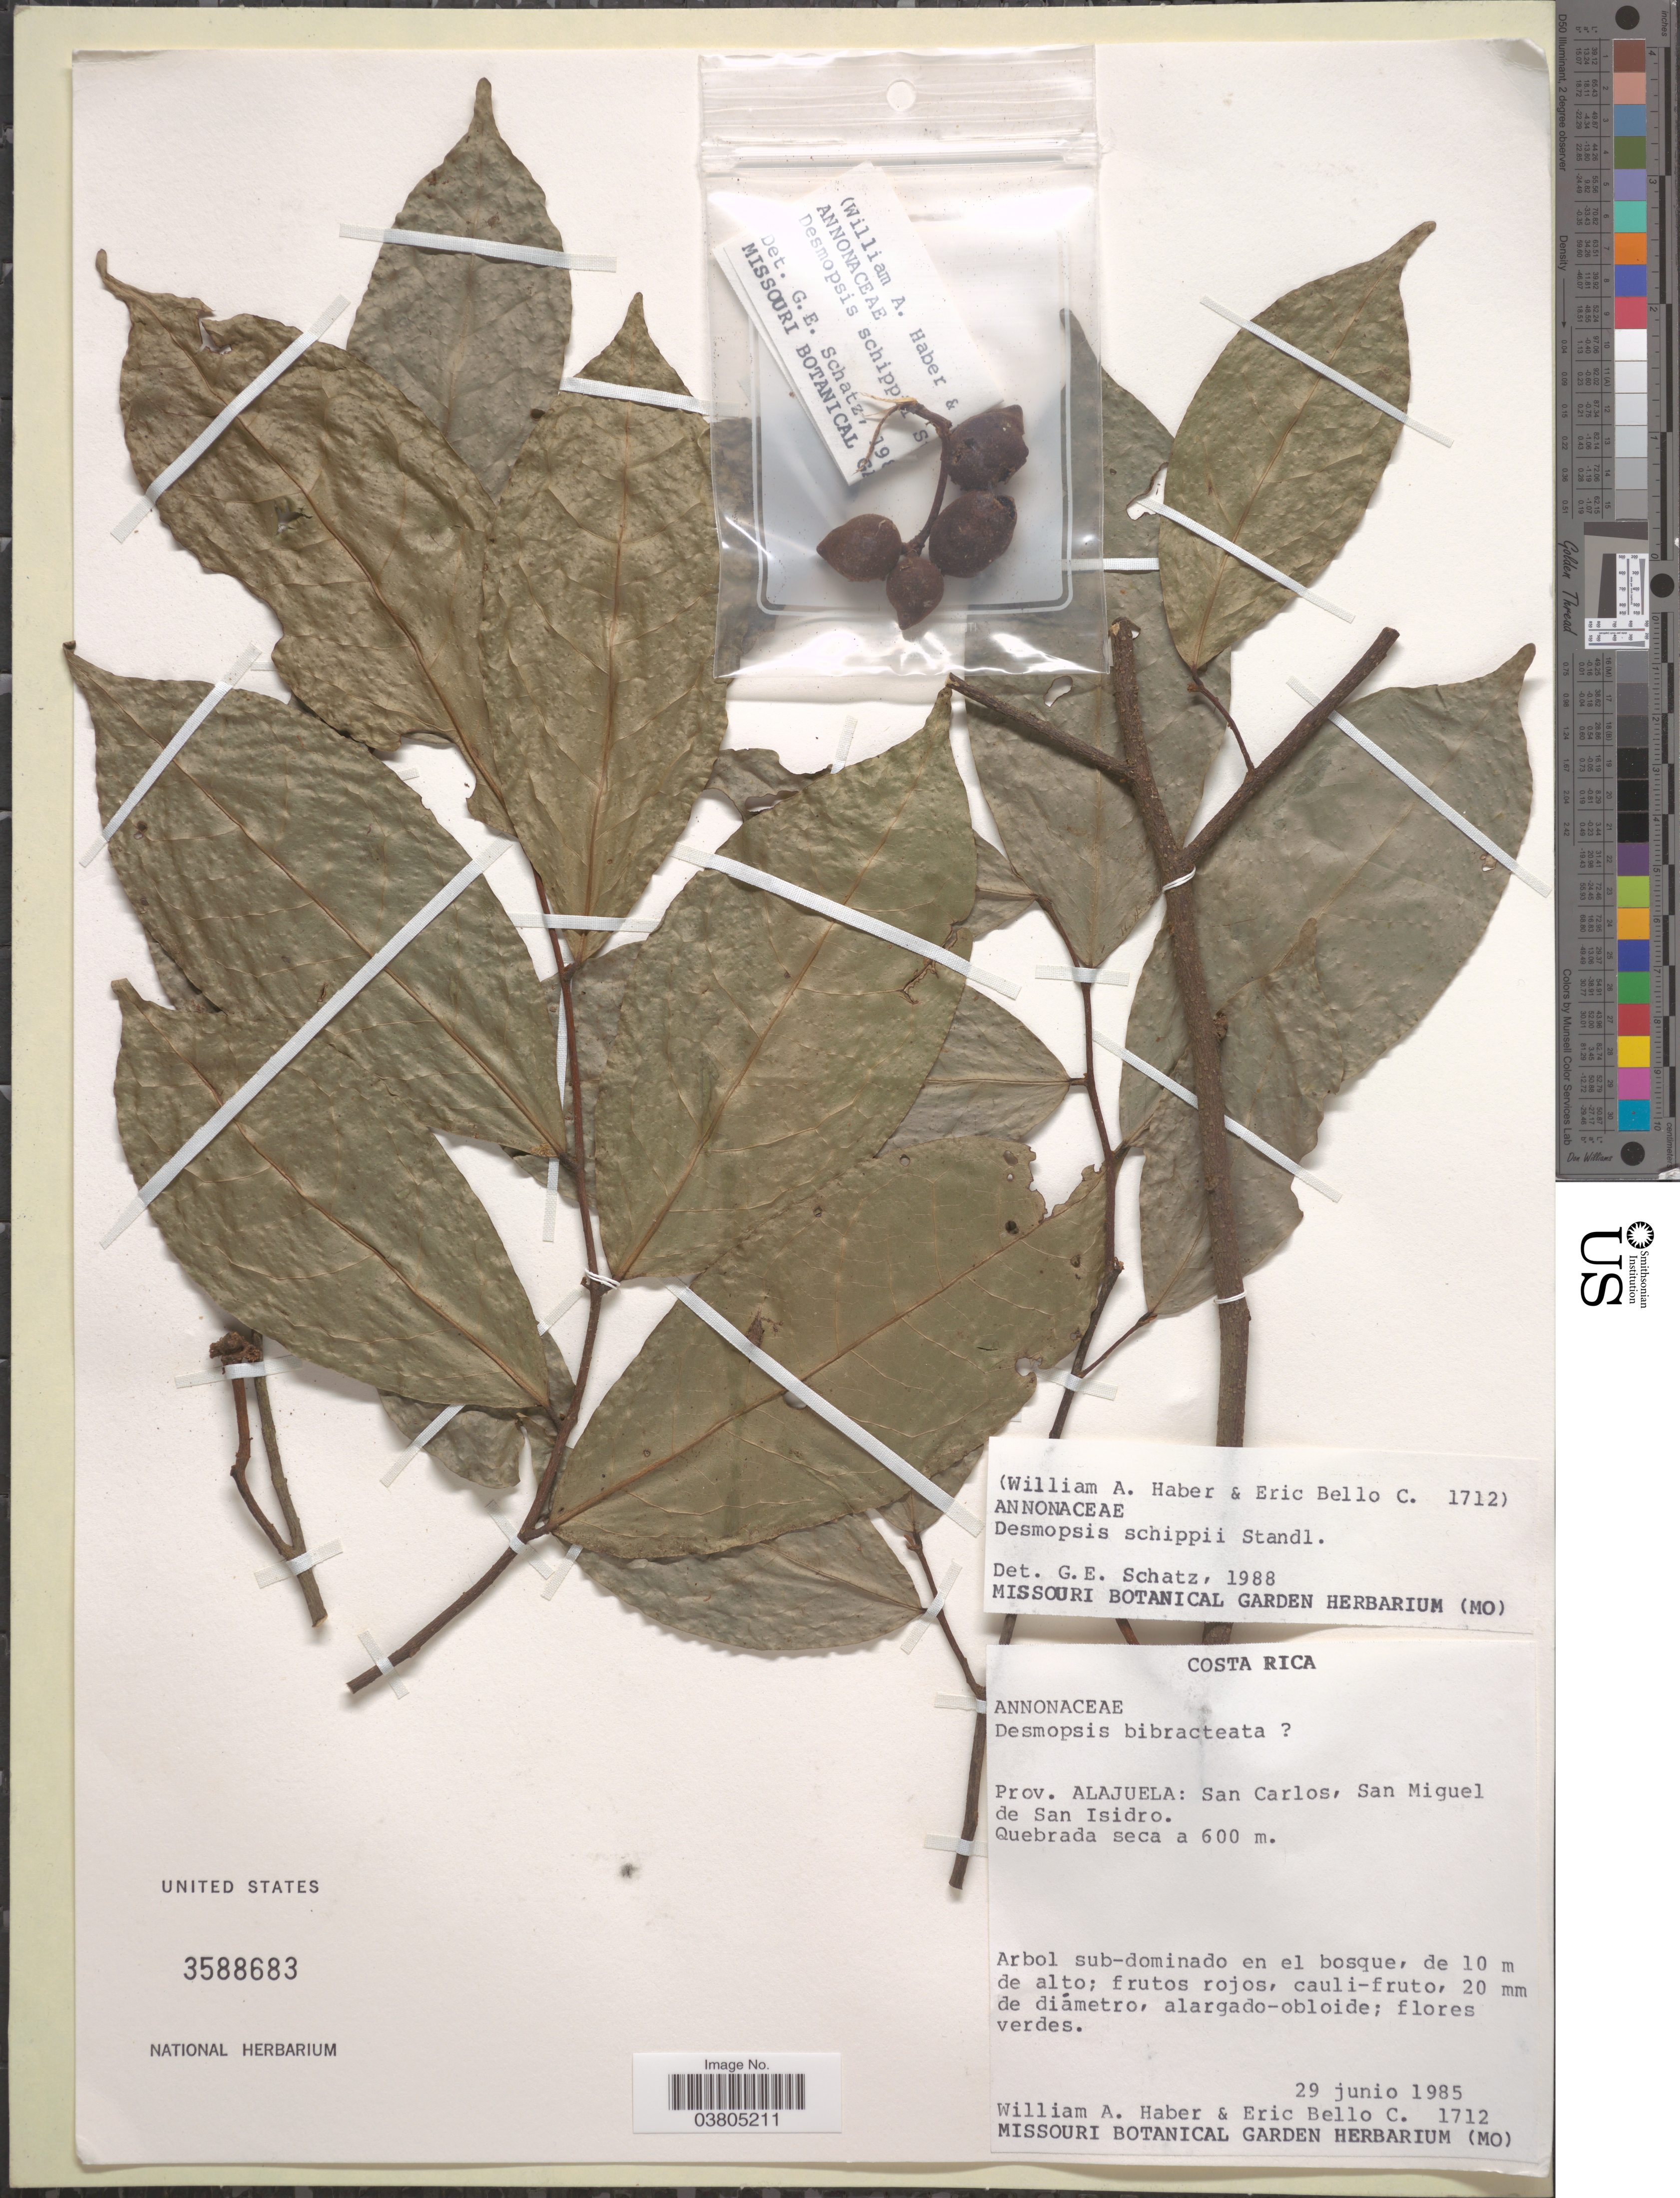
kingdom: Plantae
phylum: Tracheophyta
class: Magnoliopsida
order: Magnoliales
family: Annonaceae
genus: Desmopsis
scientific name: Desmopsis schippii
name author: Standl.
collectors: W. A. Haber & E. Bello C.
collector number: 1712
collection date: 1985-06-29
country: Costa Rica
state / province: Alajuela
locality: San Carlos, San Miguel de San Isidro.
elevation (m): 600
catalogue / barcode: US 3588683